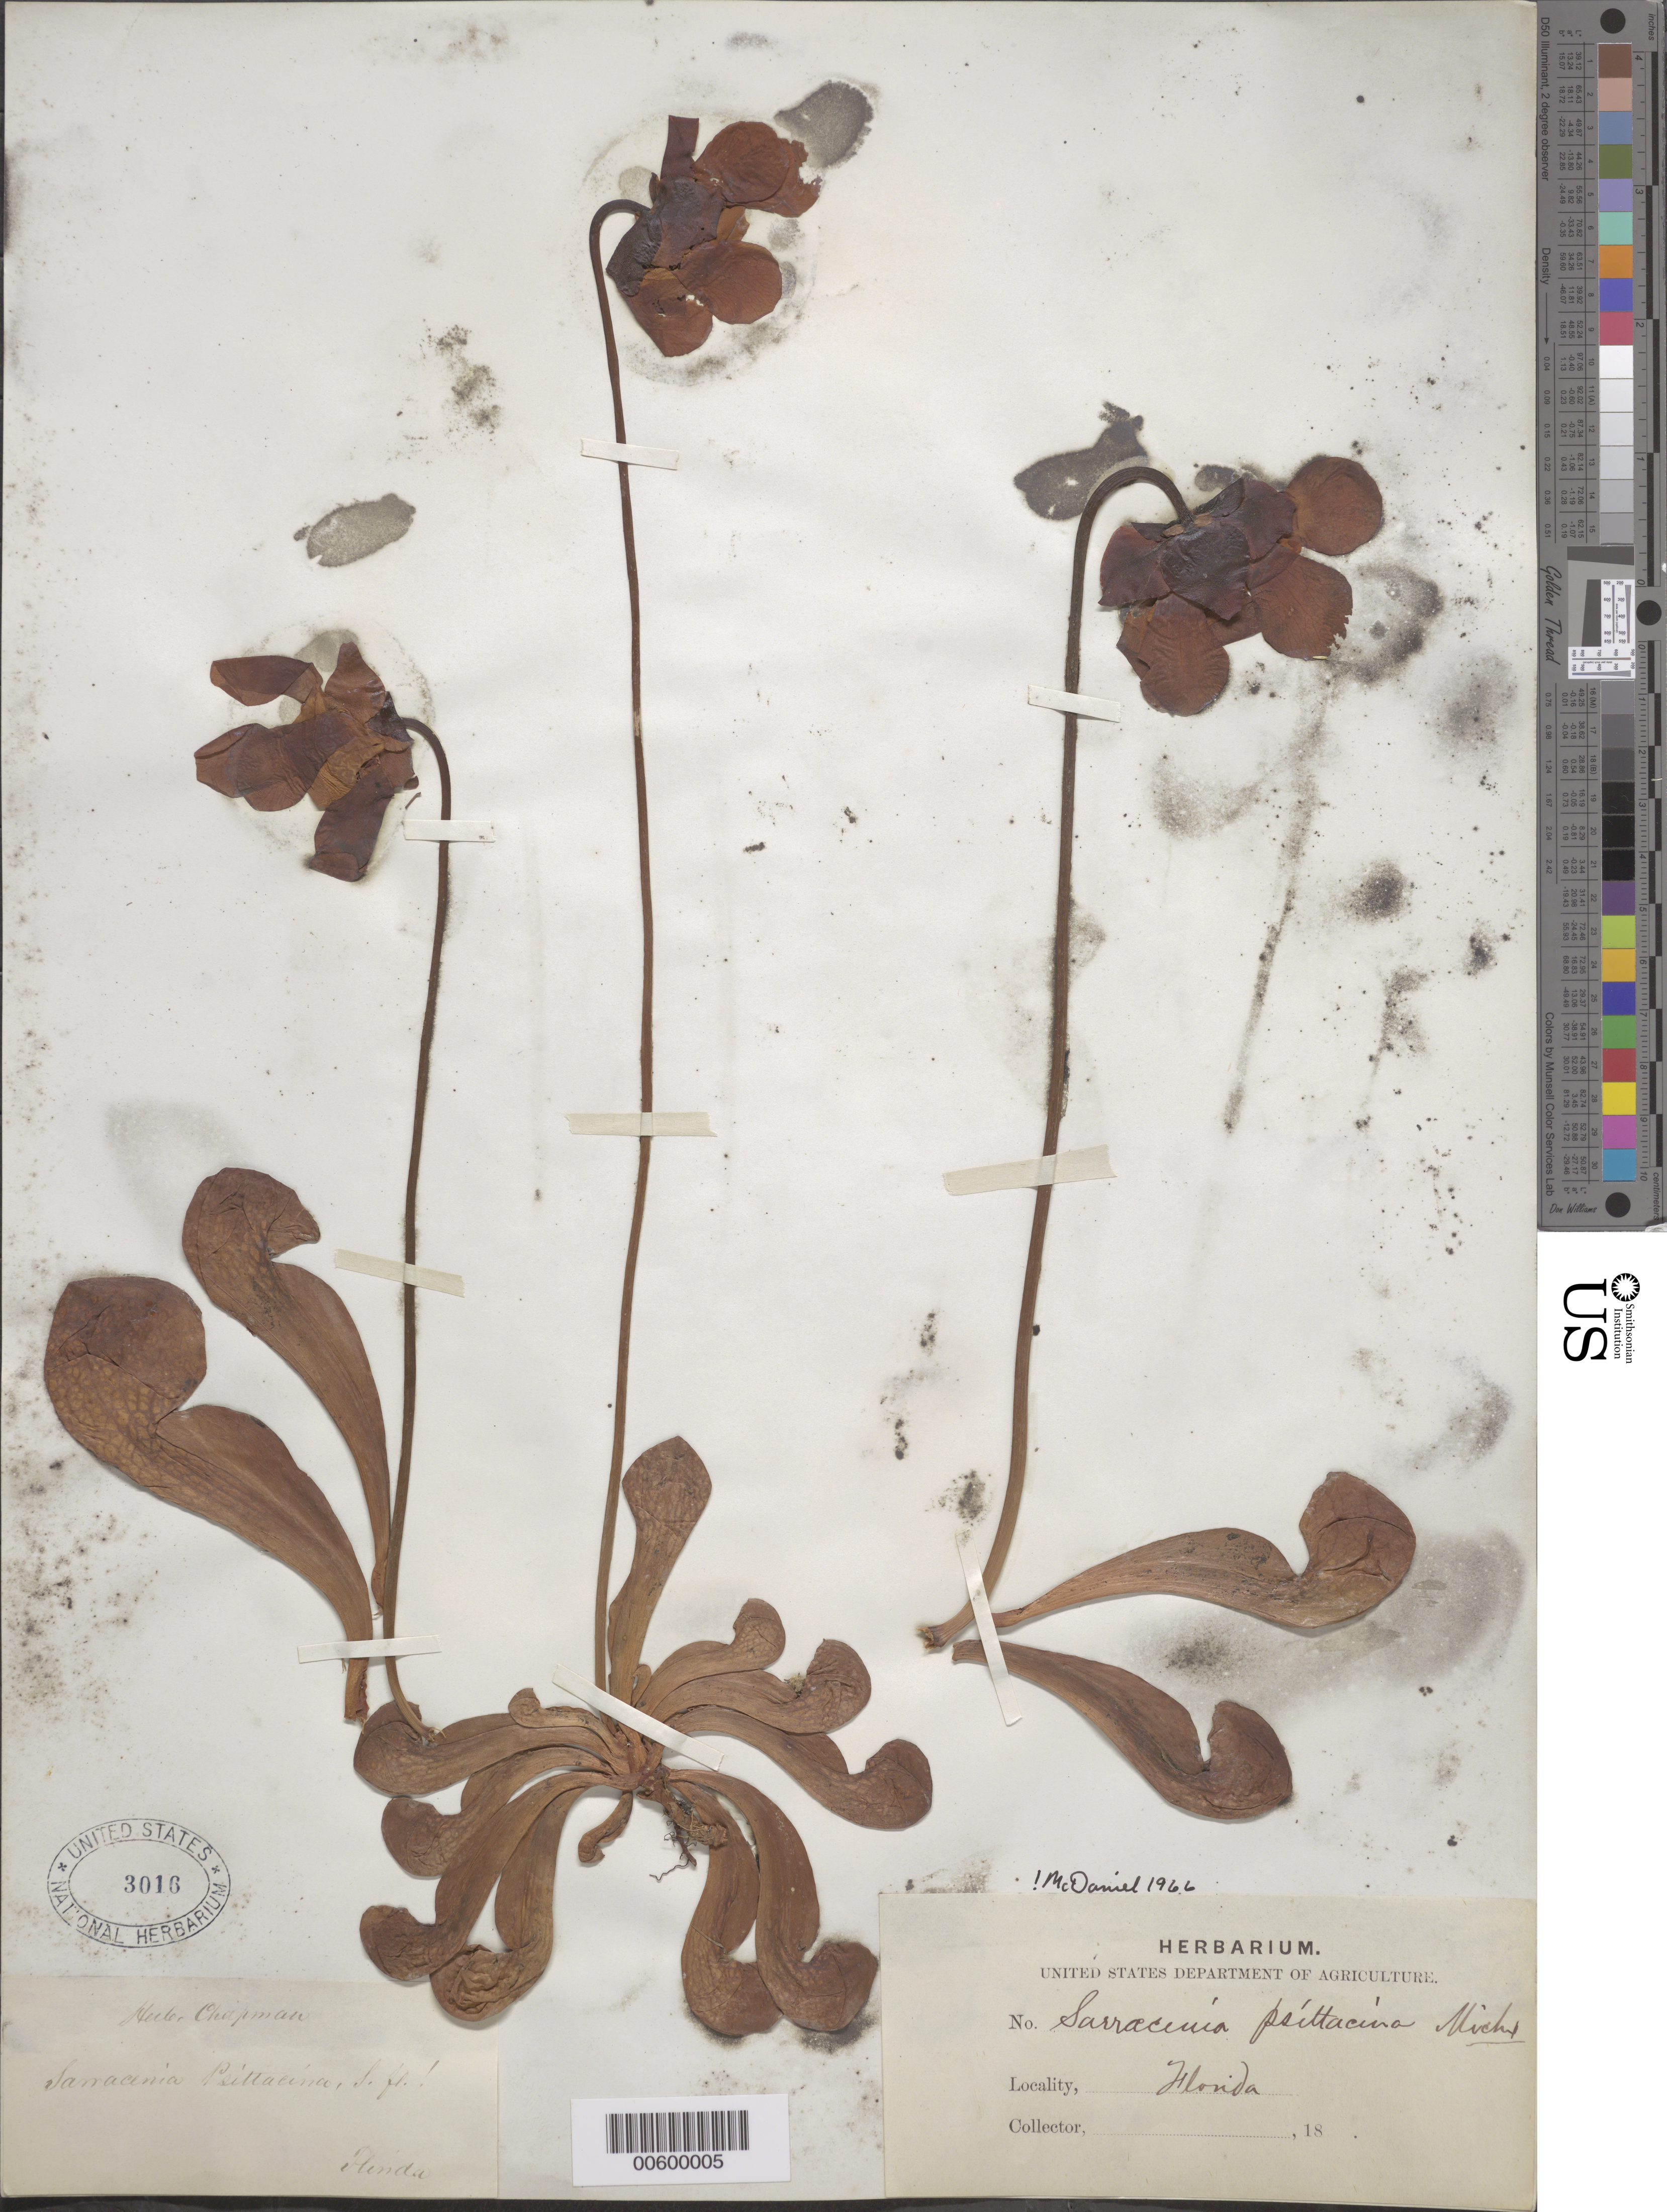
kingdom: Plantae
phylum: Tracheophyta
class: Magnoliopsida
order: Ericales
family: Sarraceniaceae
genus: Sarracenia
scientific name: Sarracenia psittacina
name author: Michx.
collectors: A. W. Chapman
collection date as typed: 18--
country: United States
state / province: Florida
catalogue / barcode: US 3016